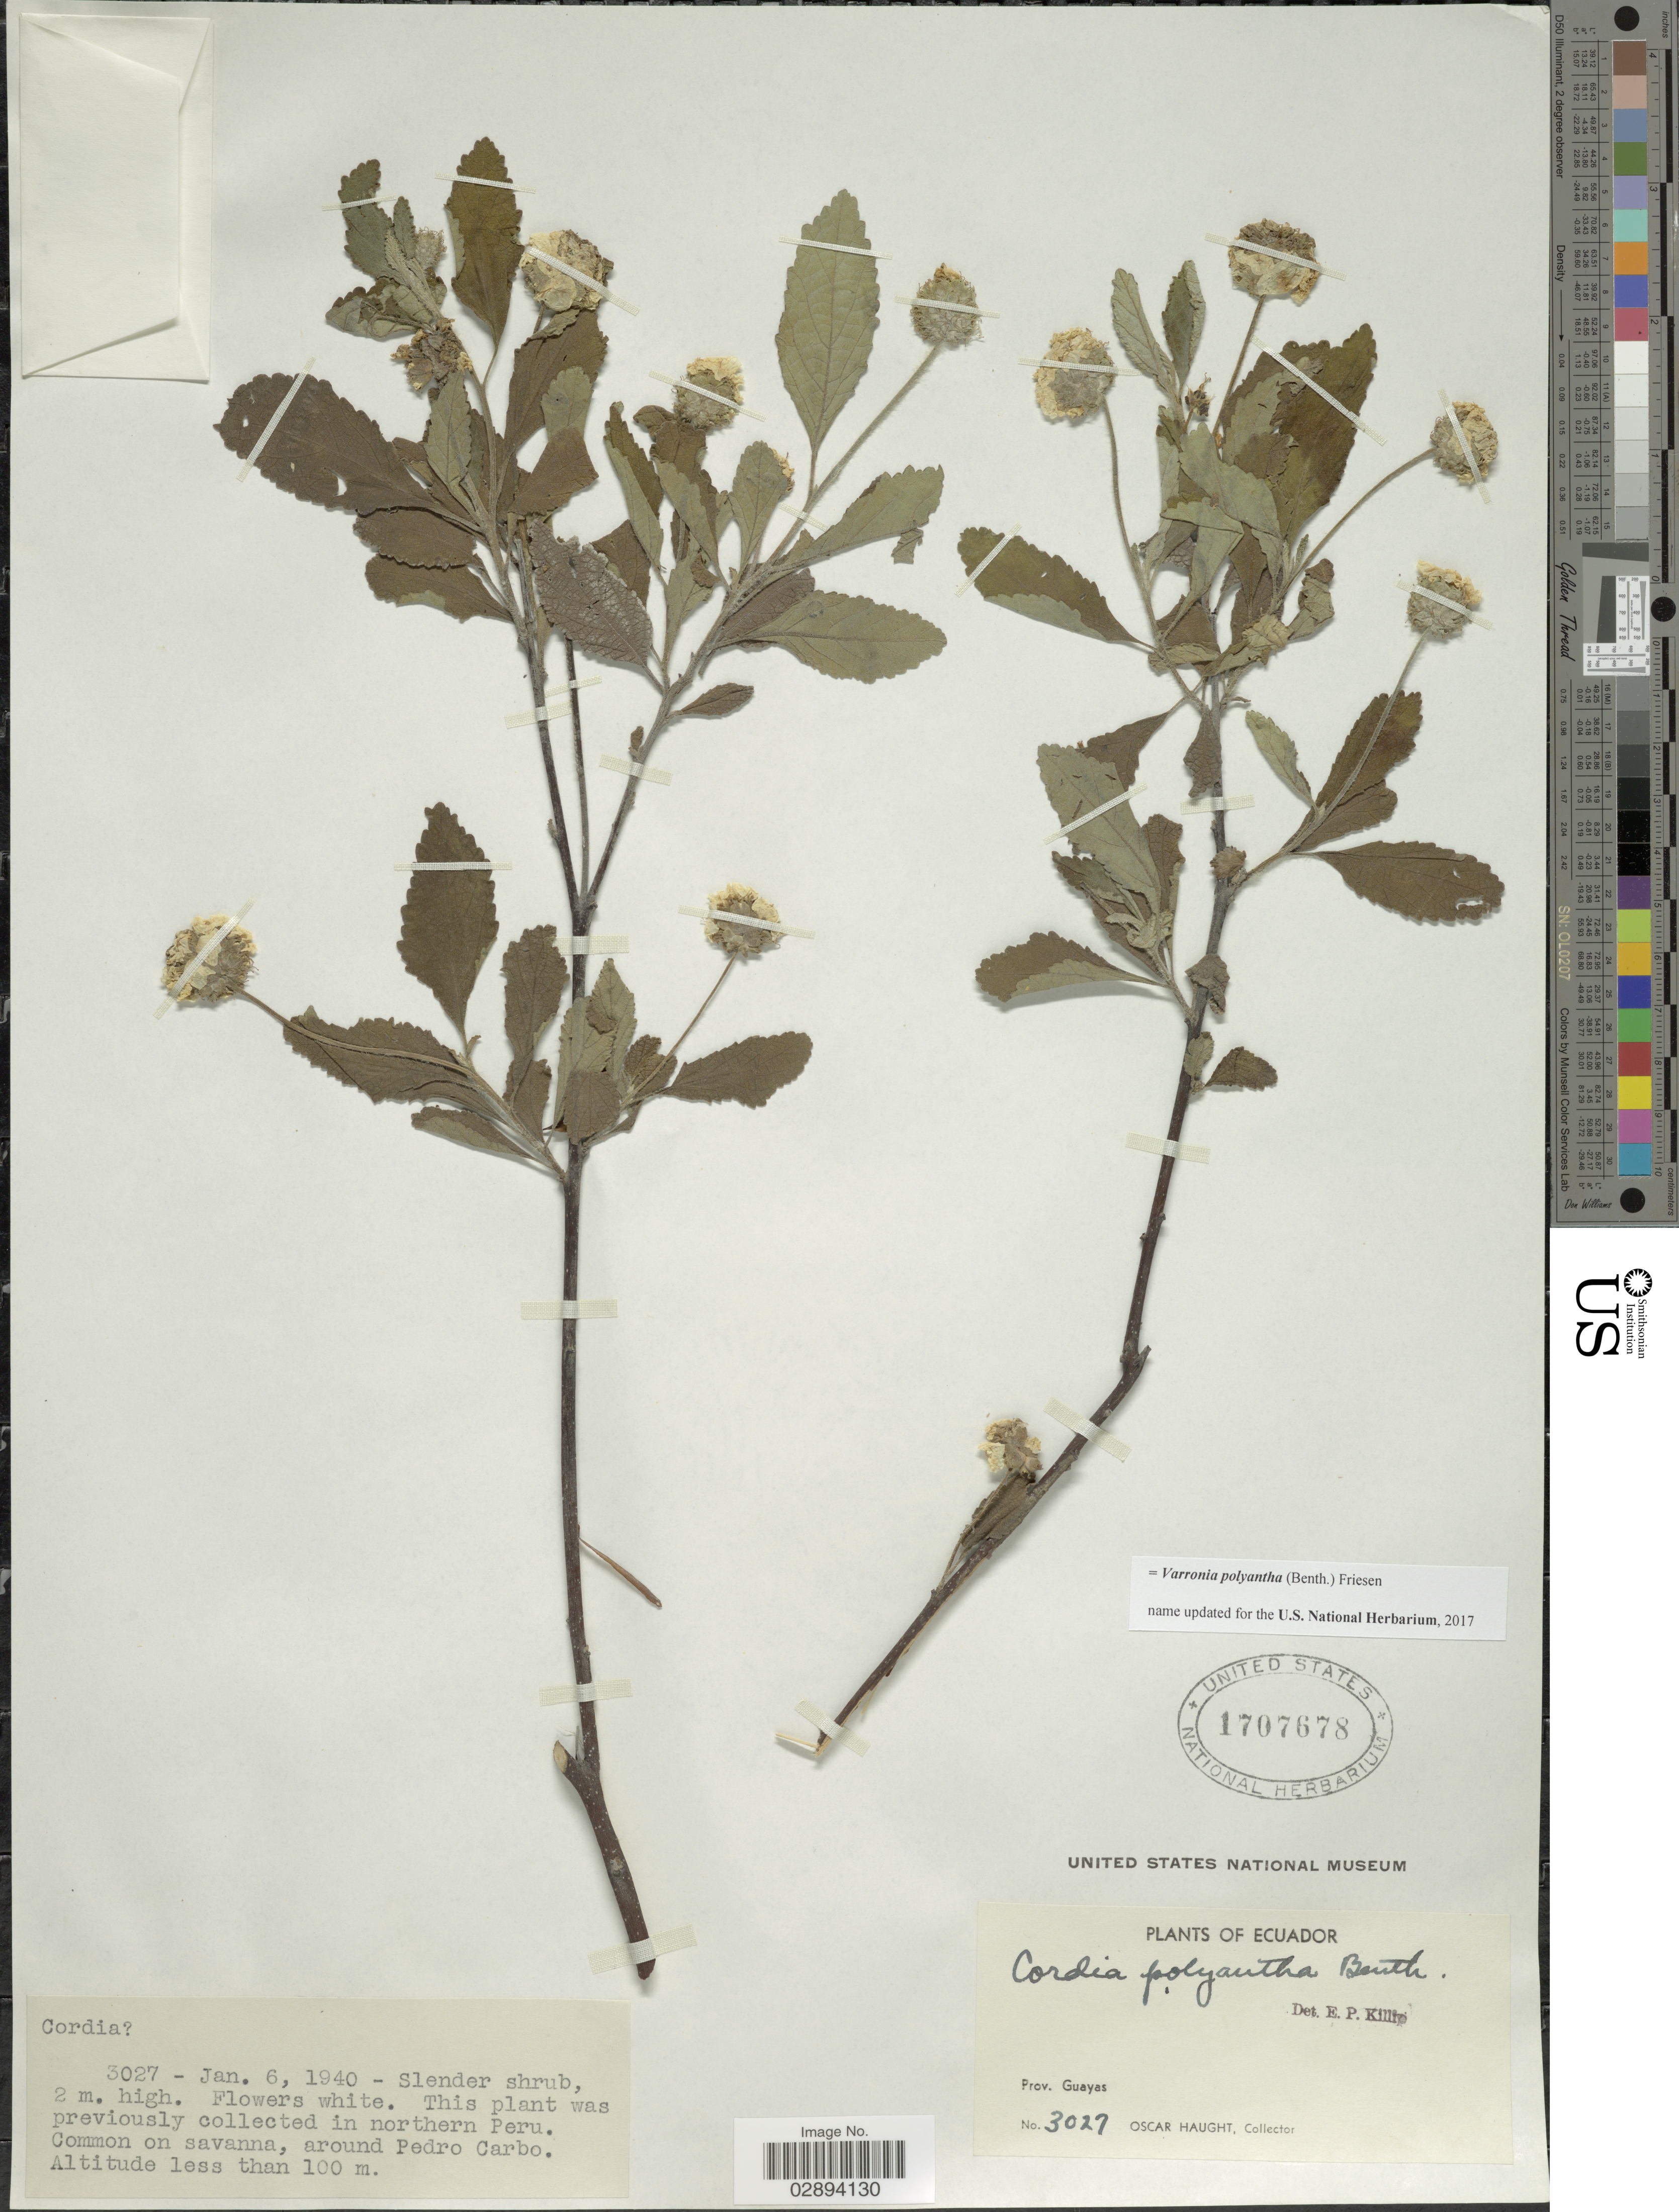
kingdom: Plantae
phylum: Tracheophyta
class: Magnoliopsida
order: Boraginales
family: Cordiaceae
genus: Varronia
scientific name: Varronia polyantha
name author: (Benth.) Friesen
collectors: O. Haught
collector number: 3027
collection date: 1940-01-06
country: Ecuador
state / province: Guayas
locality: Northern Peru, around Pedro Carbo, Prov. Guayas.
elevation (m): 100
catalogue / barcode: US 1707678